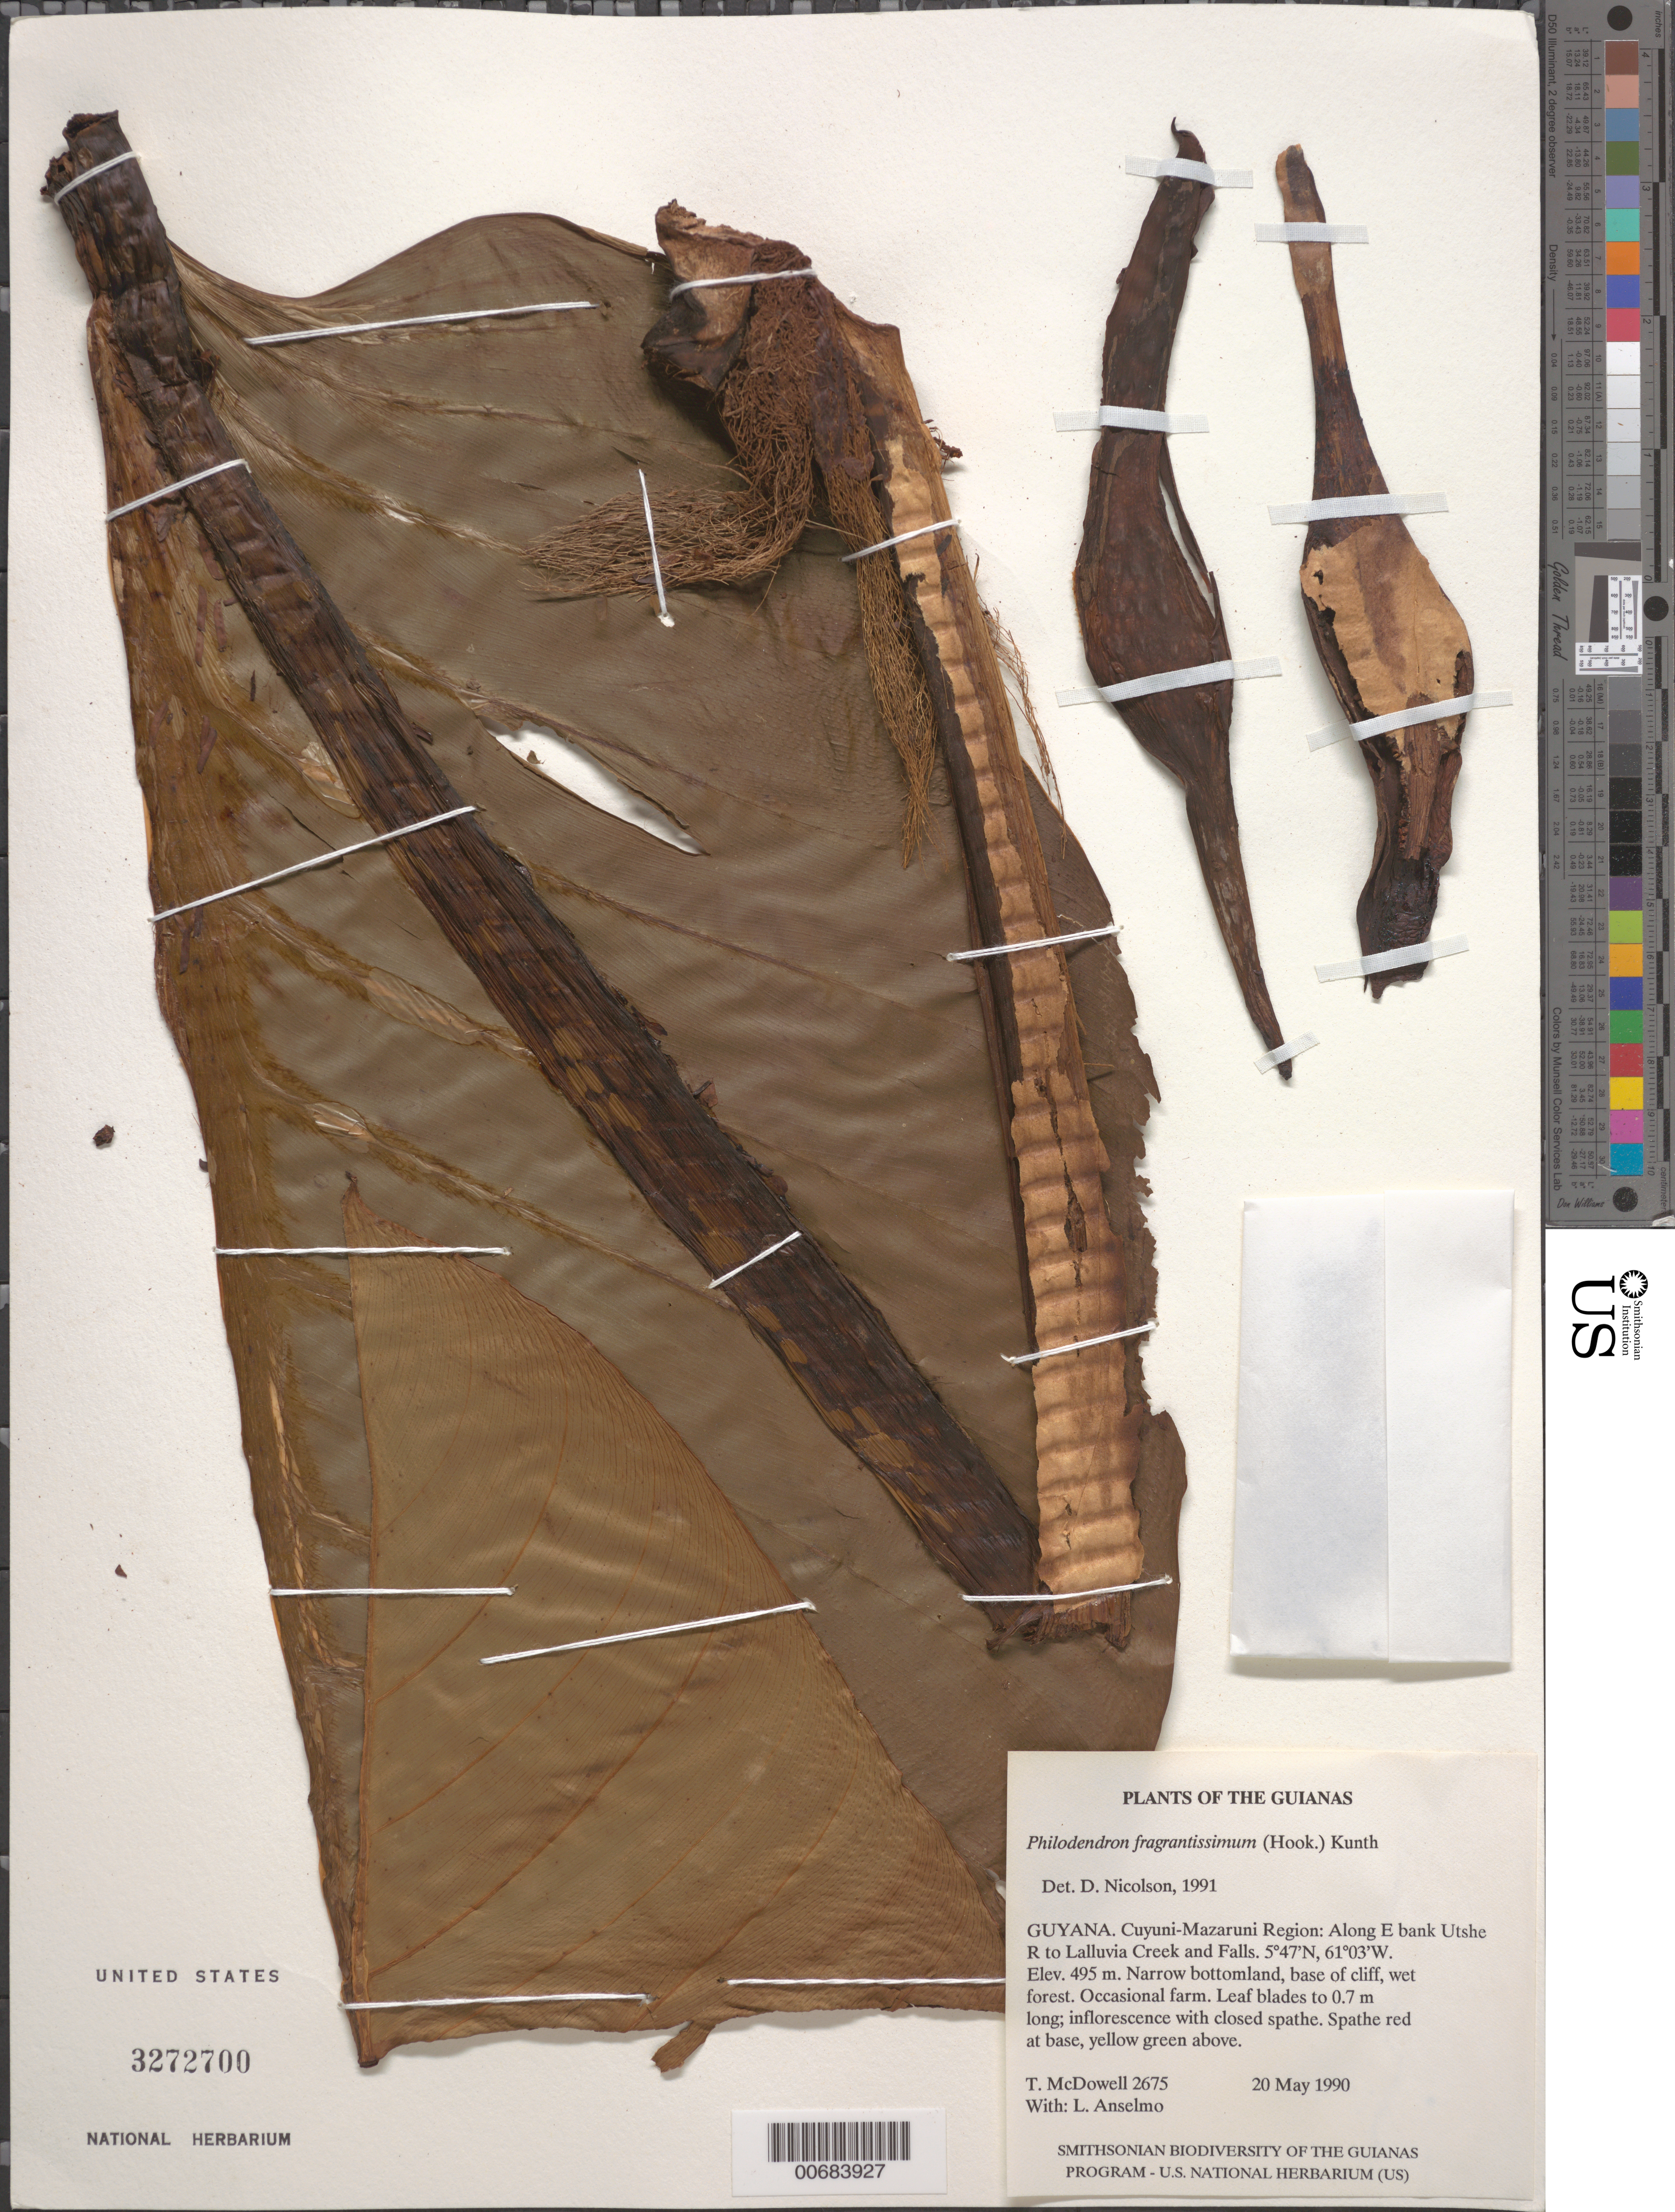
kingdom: Plantae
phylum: Tracheophyta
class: Liliopsida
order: Alismatales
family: Araceae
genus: Philodendron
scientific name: Philodendron fragrantissimum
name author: (G. Don) Kunth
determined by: Nicolson, Dan H.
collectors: T. McDowell & L. Anselmo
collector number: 2675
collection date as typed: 20 May 1990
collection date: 1990-05-20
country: Guyana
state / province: Cuyuni-Mazaruni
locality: Along E bank Utshi R, from falls above Paruima Mission to Lalluvia Creek and Falls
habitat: Narrow bottomland, base of cliff, wet forest. Occasional farm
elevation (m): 495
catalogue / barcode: US 3272700